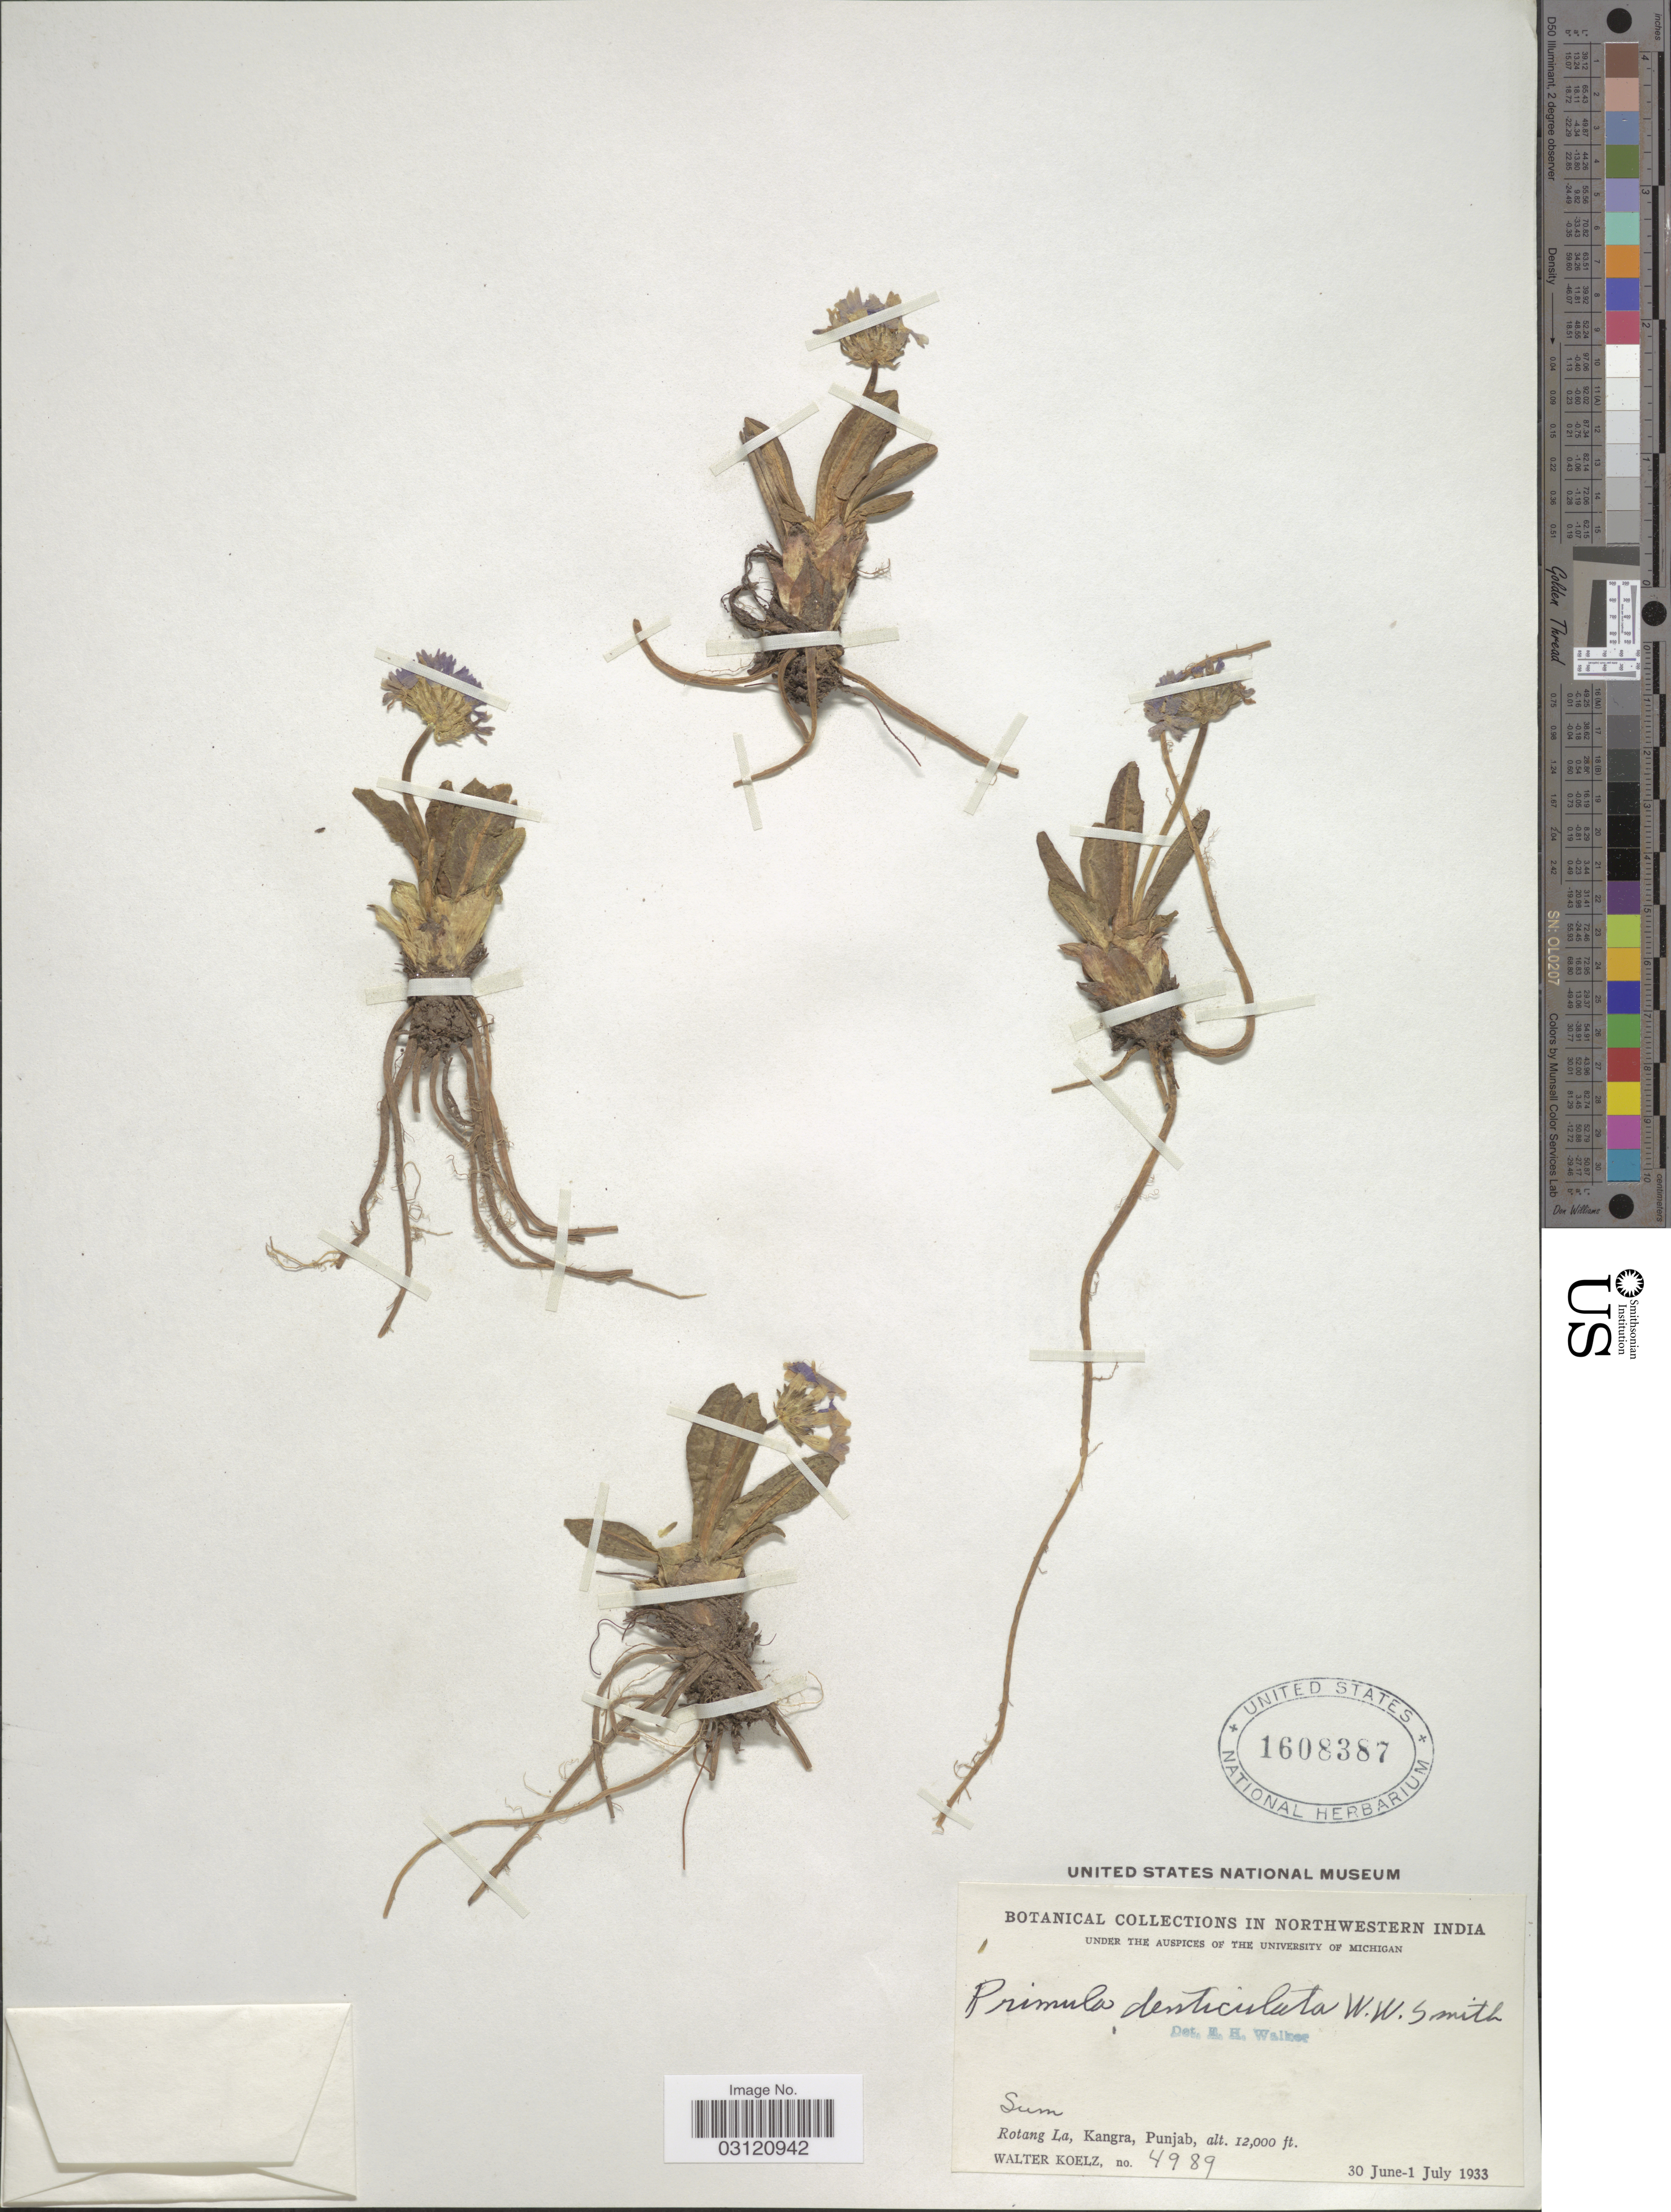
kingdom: Plantae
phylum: Tracheophyta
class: Magnoliopsida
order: Ericales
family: Primulaceae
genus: Primula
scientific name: Primula denticulata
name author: Sm.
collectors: W. N. Koelz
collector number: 4989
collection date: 1933-06-30/1933-07-01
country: India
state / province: Punjab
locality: Northwestern India. Sum. Rotang La, Kangra.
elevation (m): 3658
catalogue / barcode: US 1608387